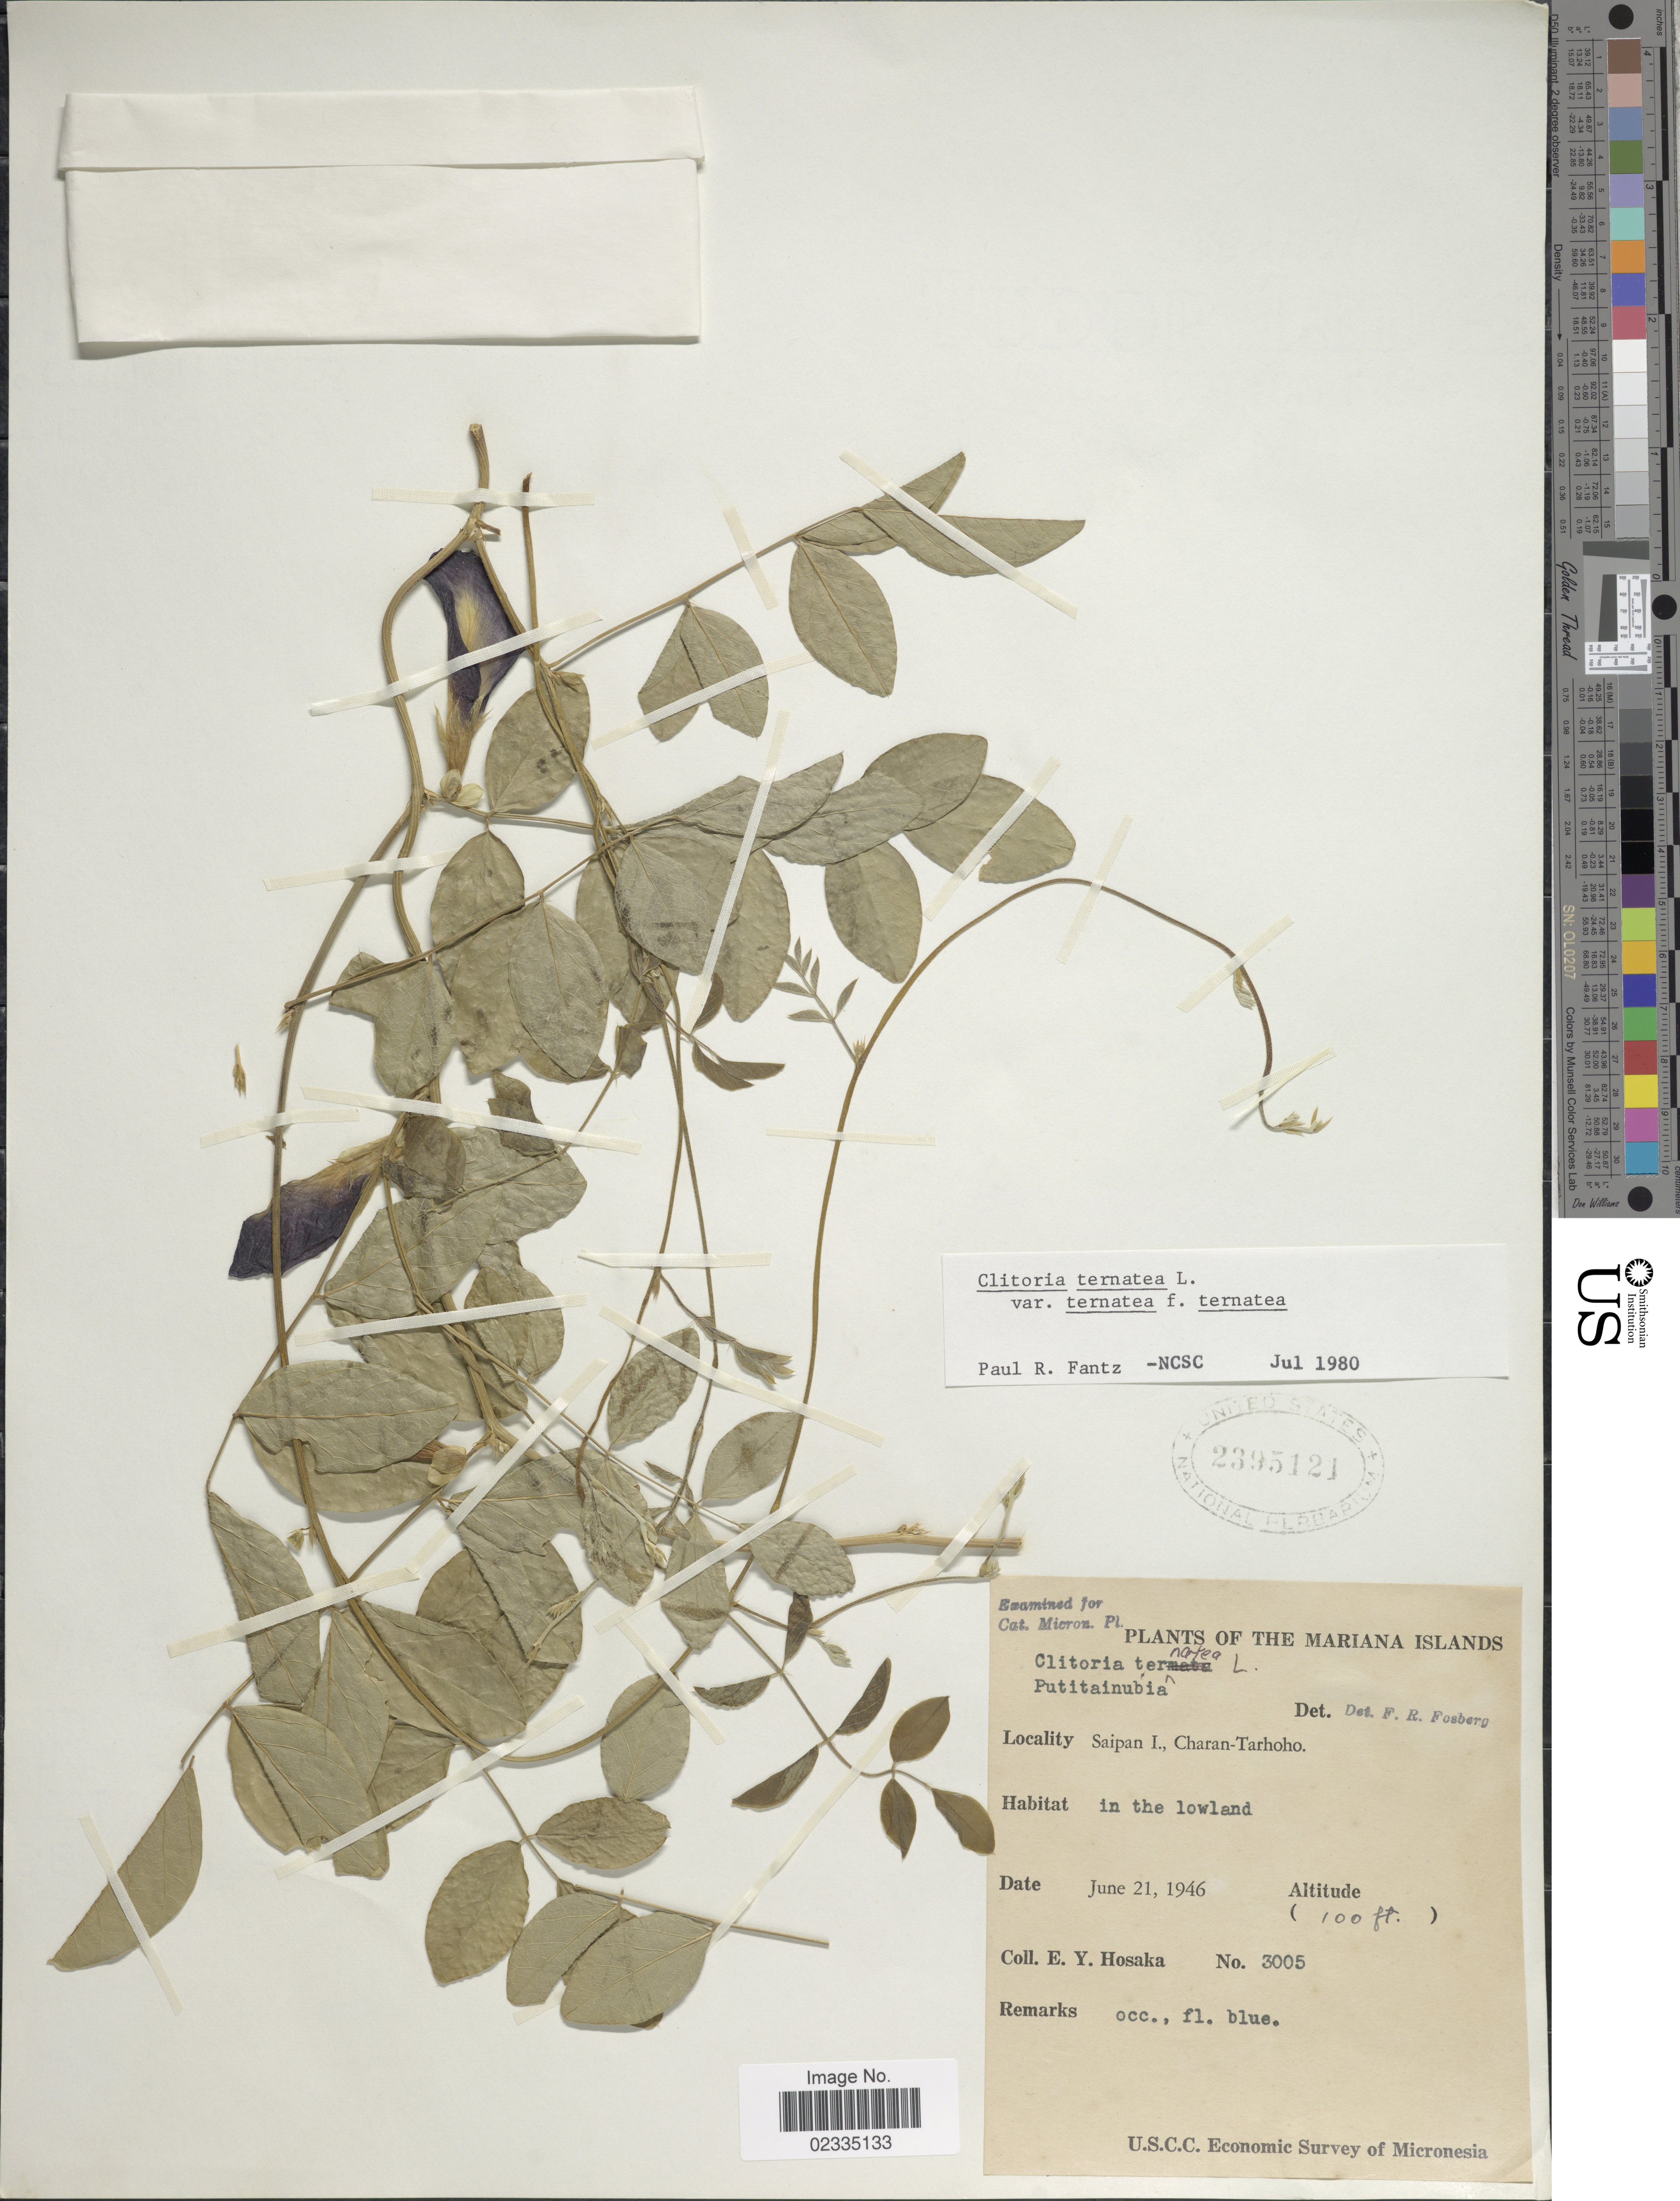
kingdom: Plantae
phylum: Tracheophyta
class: Magnoliopsida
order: Fabales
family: Fabaceae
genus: Clitoria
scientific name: Clitoria ternatea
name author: L.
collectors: F. R. Fosberg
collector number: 3005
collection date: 1946-06-21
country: Northern Mariana Islands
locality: The Marianas Islands, Saipan I., Charan-Tarhoho, in the lowland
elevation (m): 30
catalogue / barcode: US 2395121